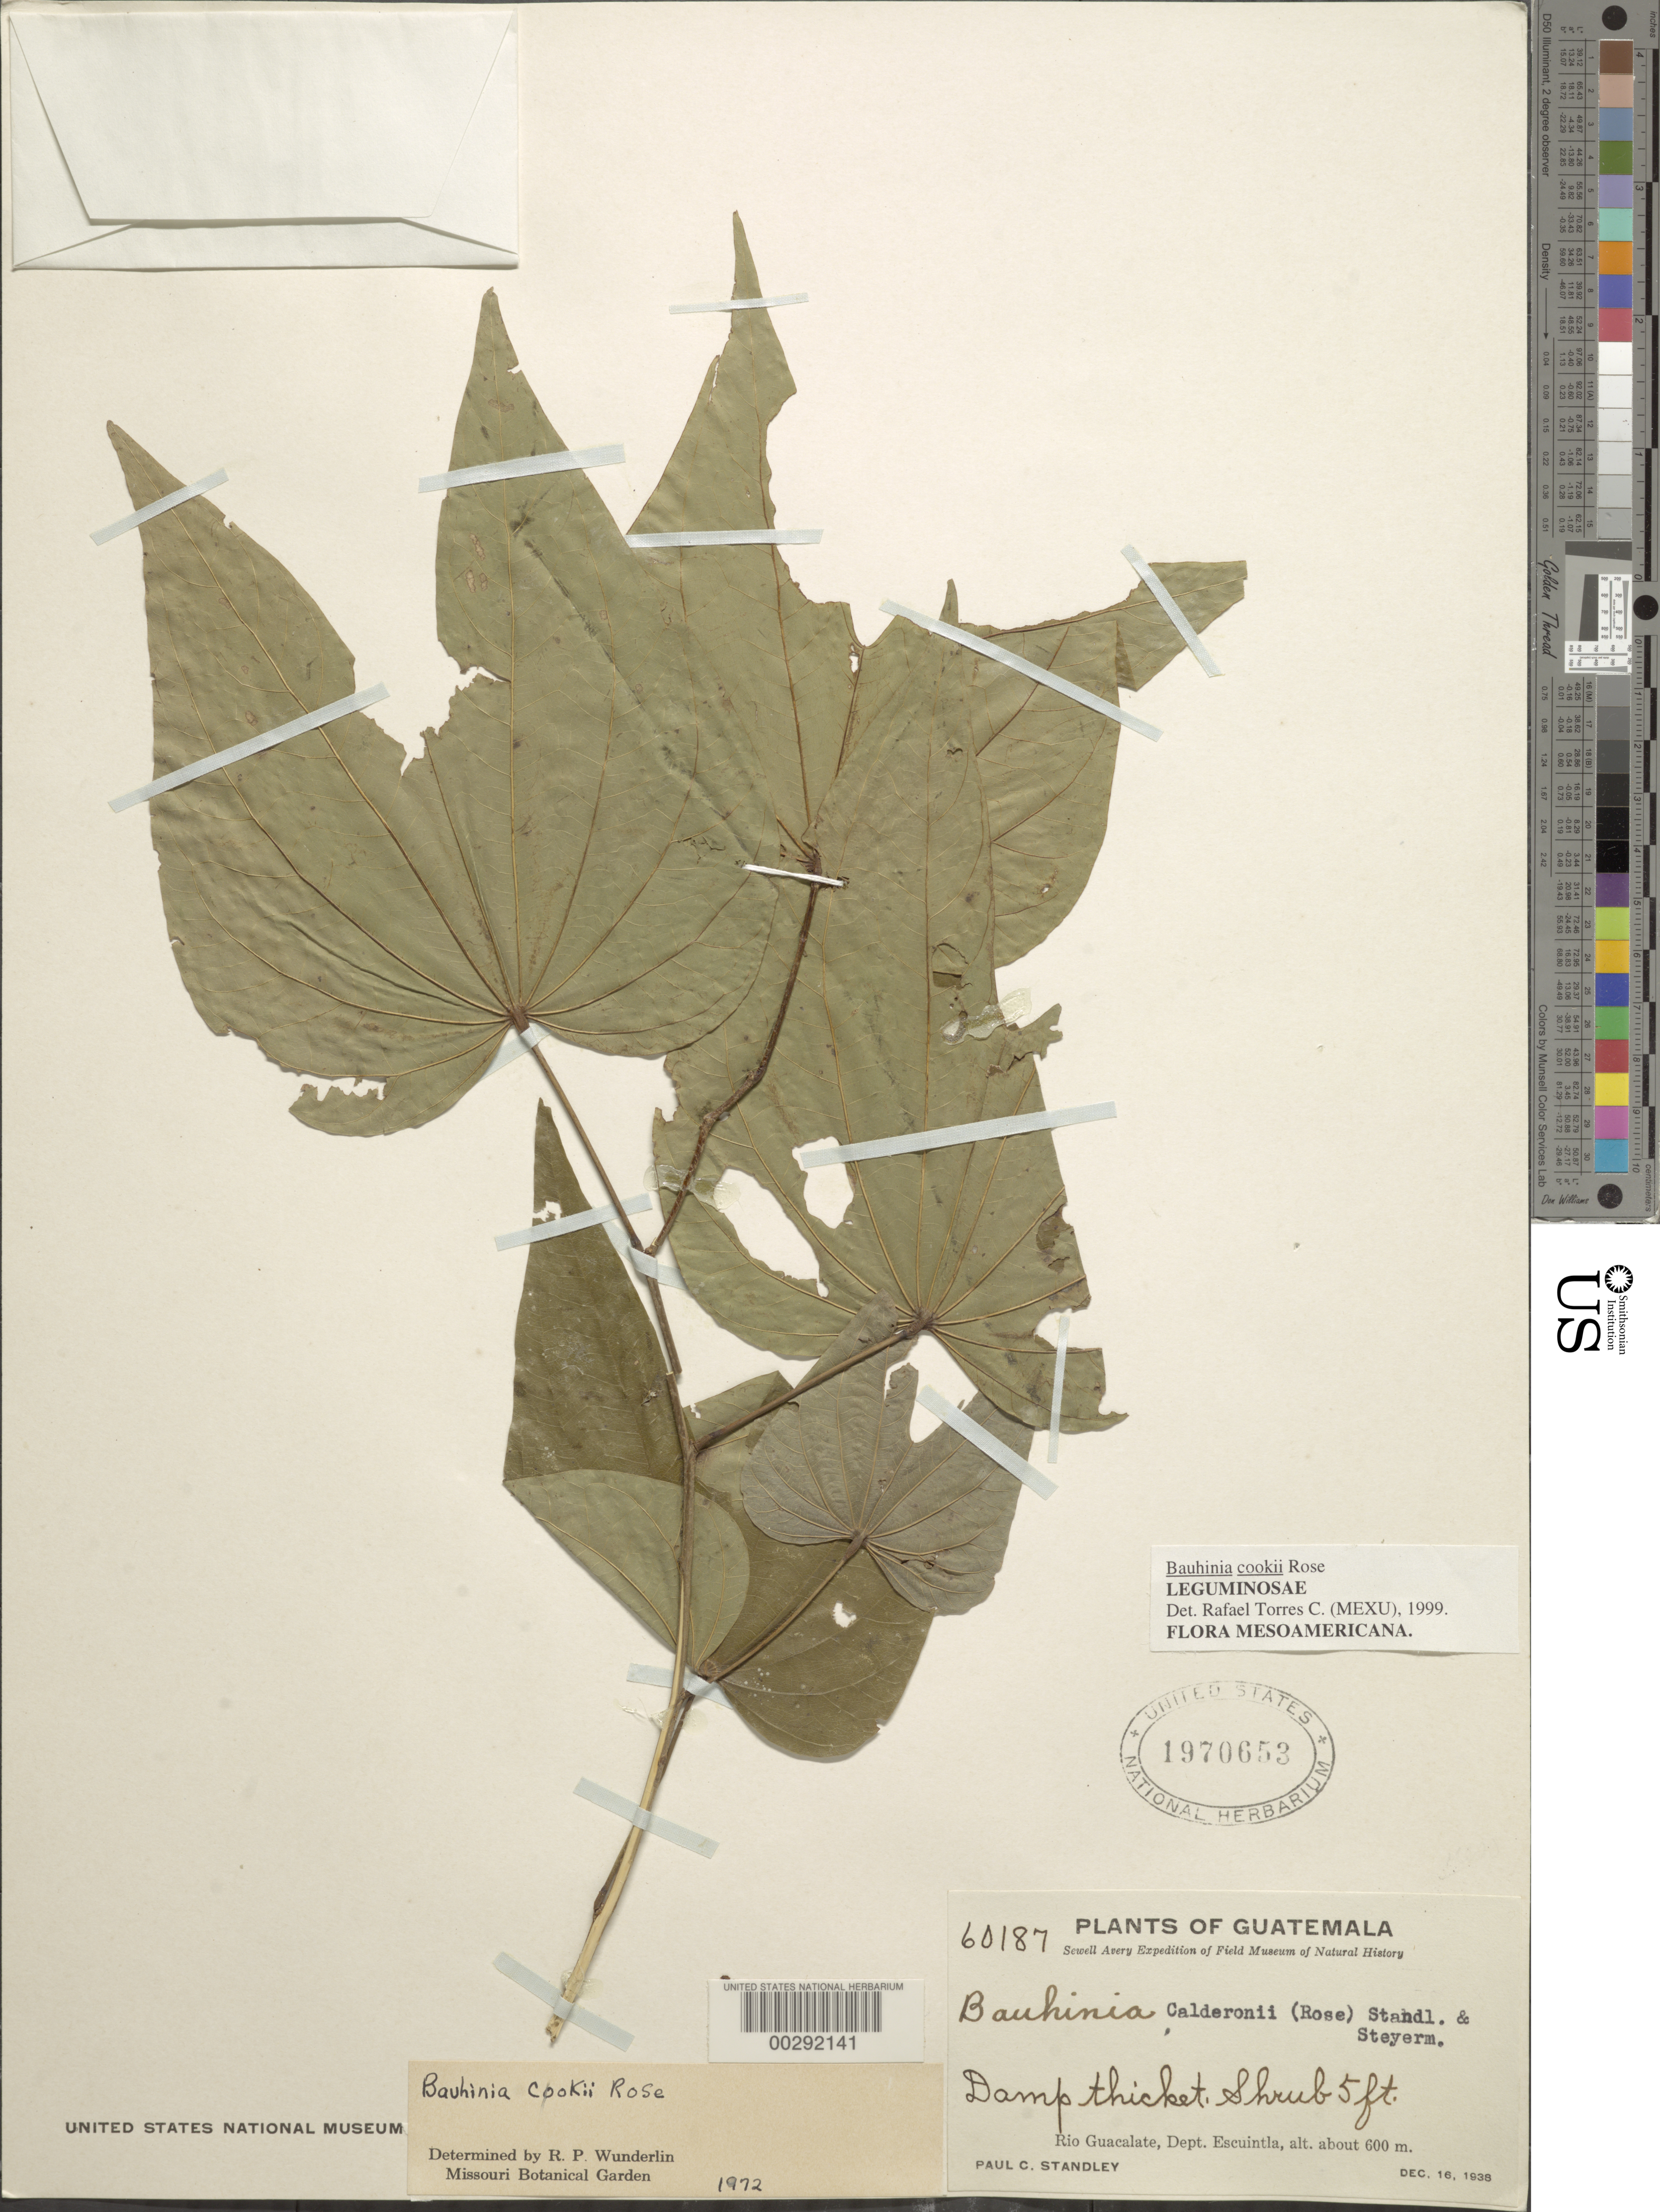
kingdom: Plantae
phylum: Tracheophyta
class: Magnoliopsida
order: Fabales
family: Fabaceae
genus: Bauhinia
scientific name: Bauhinia cookii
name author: Rose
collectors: P. C. Standley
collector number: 60187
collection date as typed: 16 Dec 1938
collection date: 1938-12-16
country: Guatemala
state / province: Escuintla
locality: Rio Guacalate Carlos, along the cordillera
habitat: Damp thicket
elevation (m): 600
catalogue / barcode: US 1970653